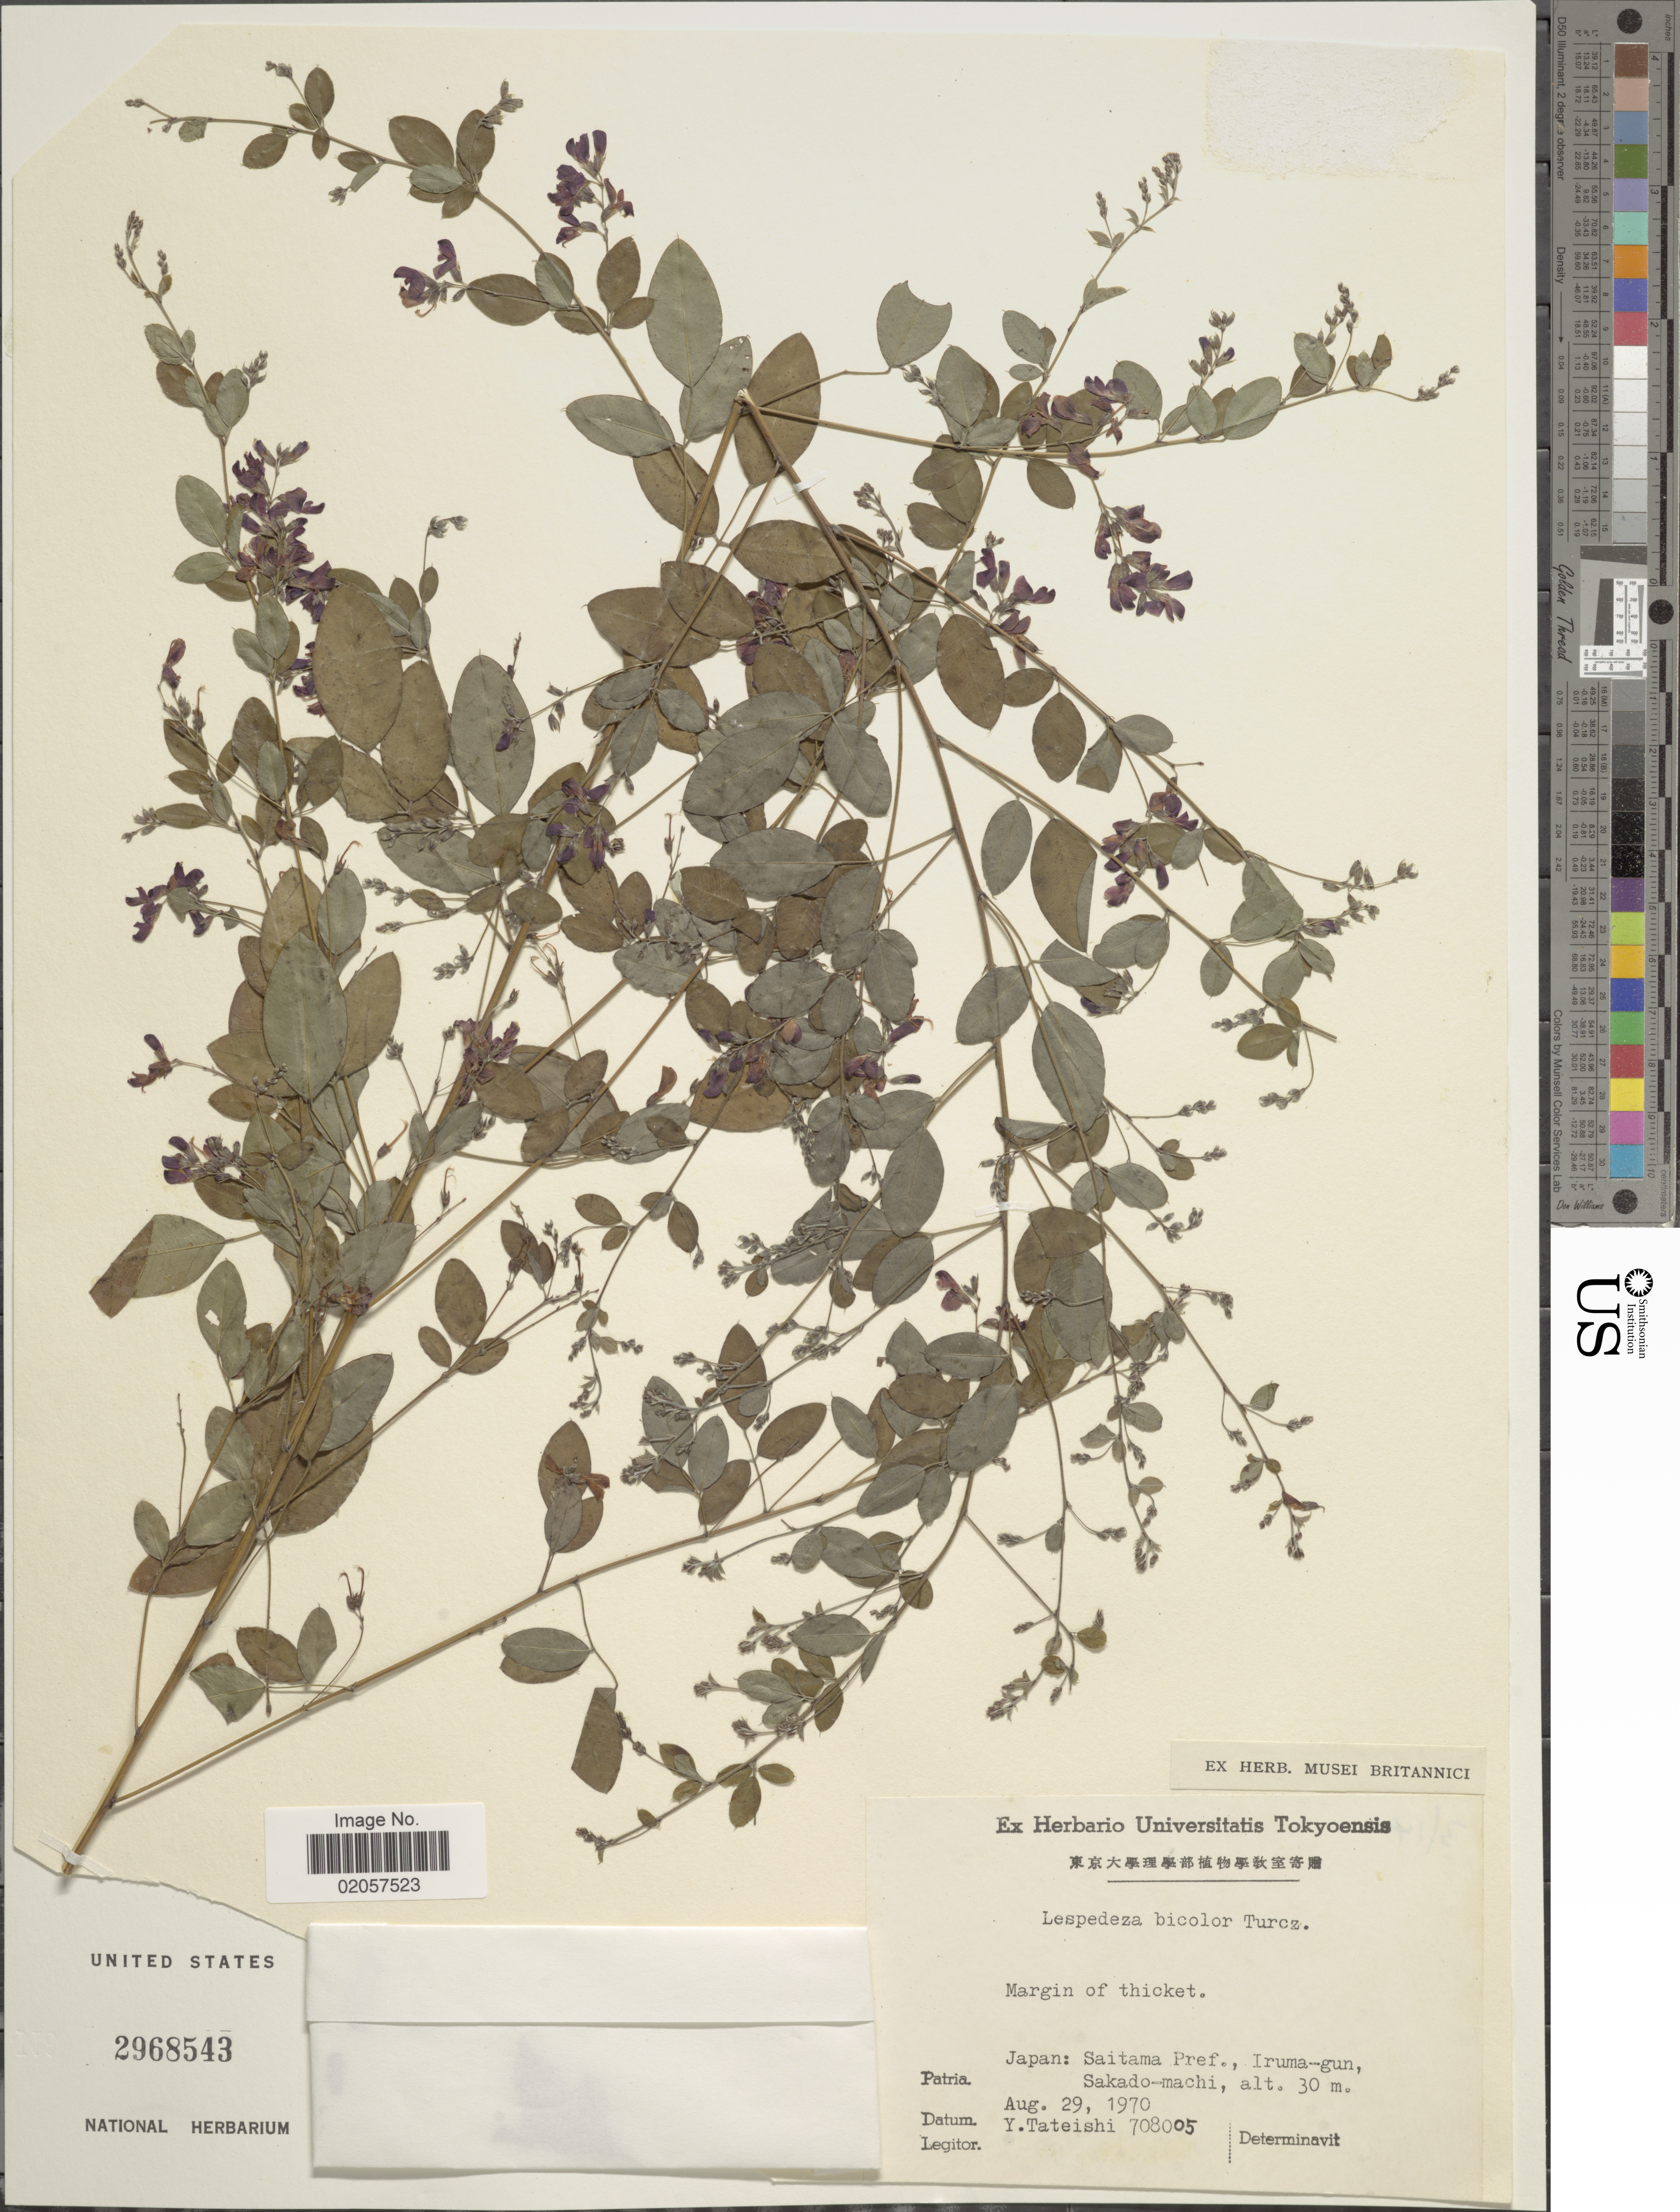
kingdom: Plantae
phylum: Tracheophyta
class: Magnoliopsida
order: Fabales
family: Fabaceae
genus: Lespedeza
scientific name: Lespedeza bicolor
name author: Turcz.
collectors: Y. Tateishi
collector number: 708005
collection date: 1970-08-29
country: Japan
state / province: Saitama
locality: Japan: Saitama Pref., Iruma-gun, Sakado-machi.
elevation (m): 30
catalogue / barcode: US 2968543